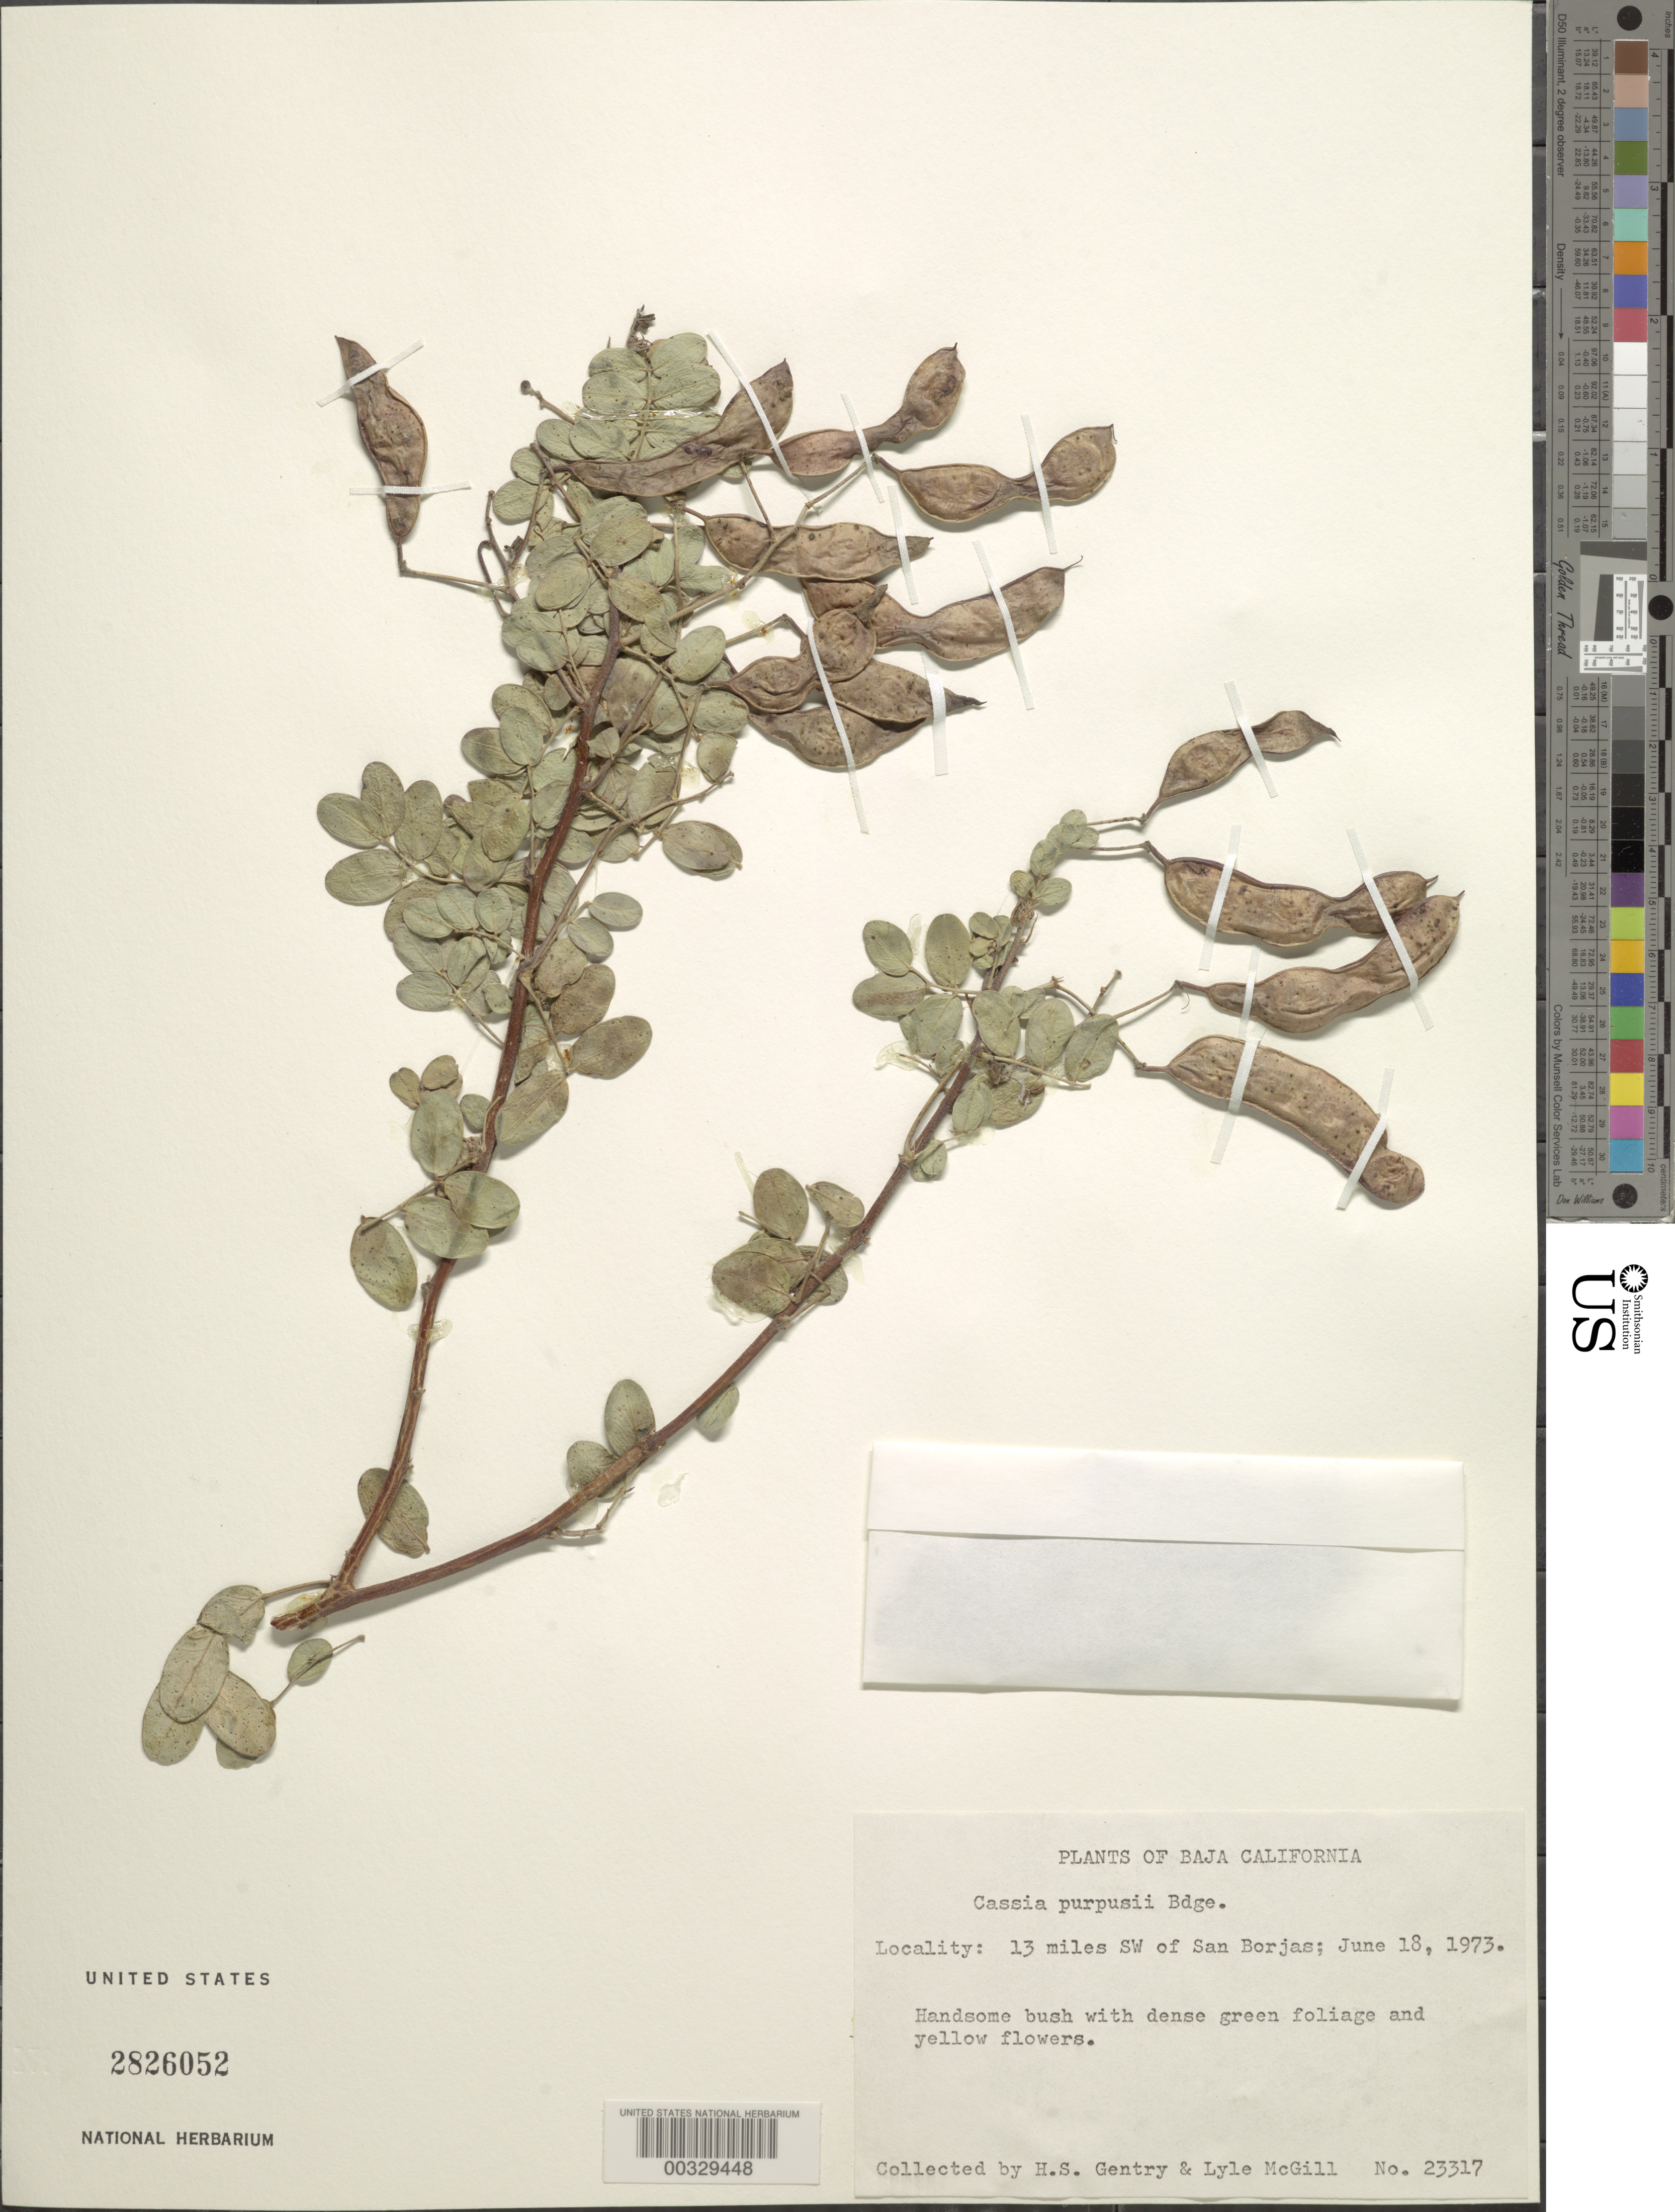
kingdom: Plantae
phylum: Tracheophyta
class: Magnoliopsida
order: Fabales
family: Fabaceae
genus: Senna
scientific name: Senna purpusii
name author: (Brandegee) H.S. Irwin & Barneby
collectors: H. S. Gentry & L. Mcgill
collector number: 23317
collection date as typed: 18 Jun 1973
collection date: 1973-06-18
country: Mexico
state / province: Baja California Norte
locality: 13 mi SW of San Borja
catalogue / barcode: US 2826052